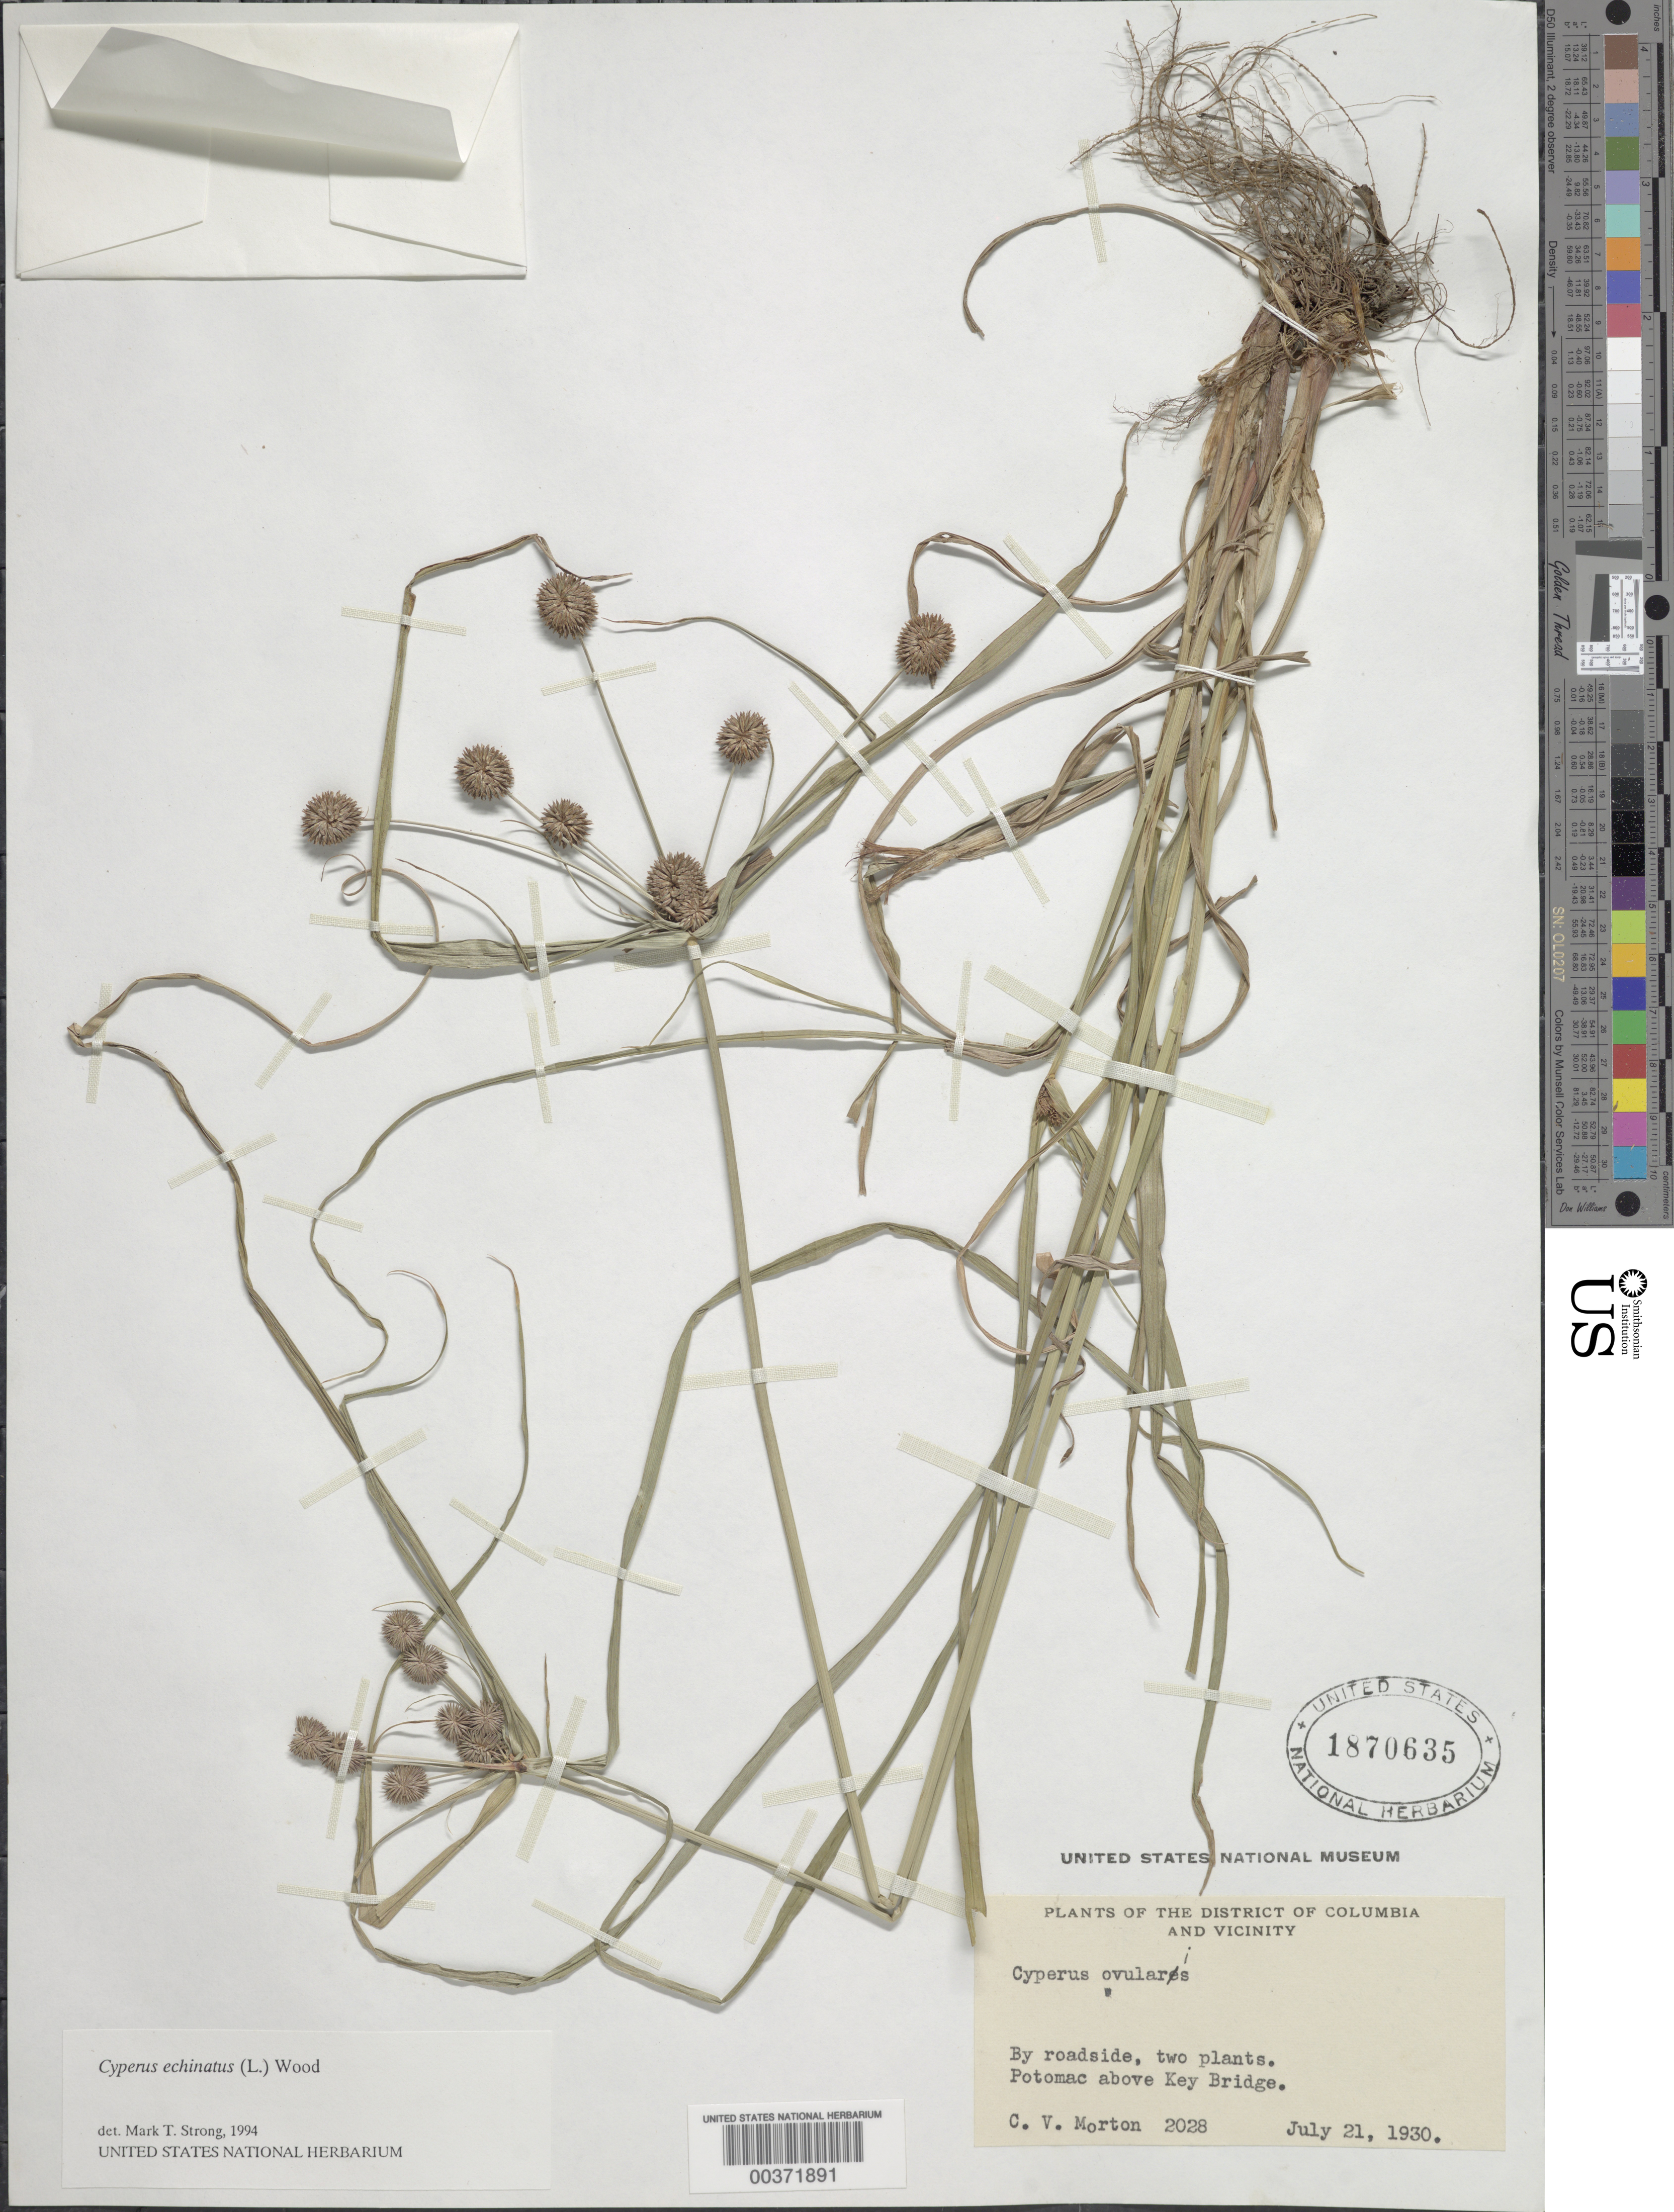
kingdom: Plantae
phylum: Tracheophyta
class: Liliopsida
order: Poales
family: Cyperaceae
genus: Cyperus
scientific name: Cyperus echinatus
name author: (L.) Alph. Wood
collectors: C. V. Morton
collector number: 2028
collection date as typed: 21 Jul 1930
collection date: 1930-07-21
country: United States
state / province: District of Columbia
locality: Potomac River above Key Bridge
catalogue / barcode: US 1870635